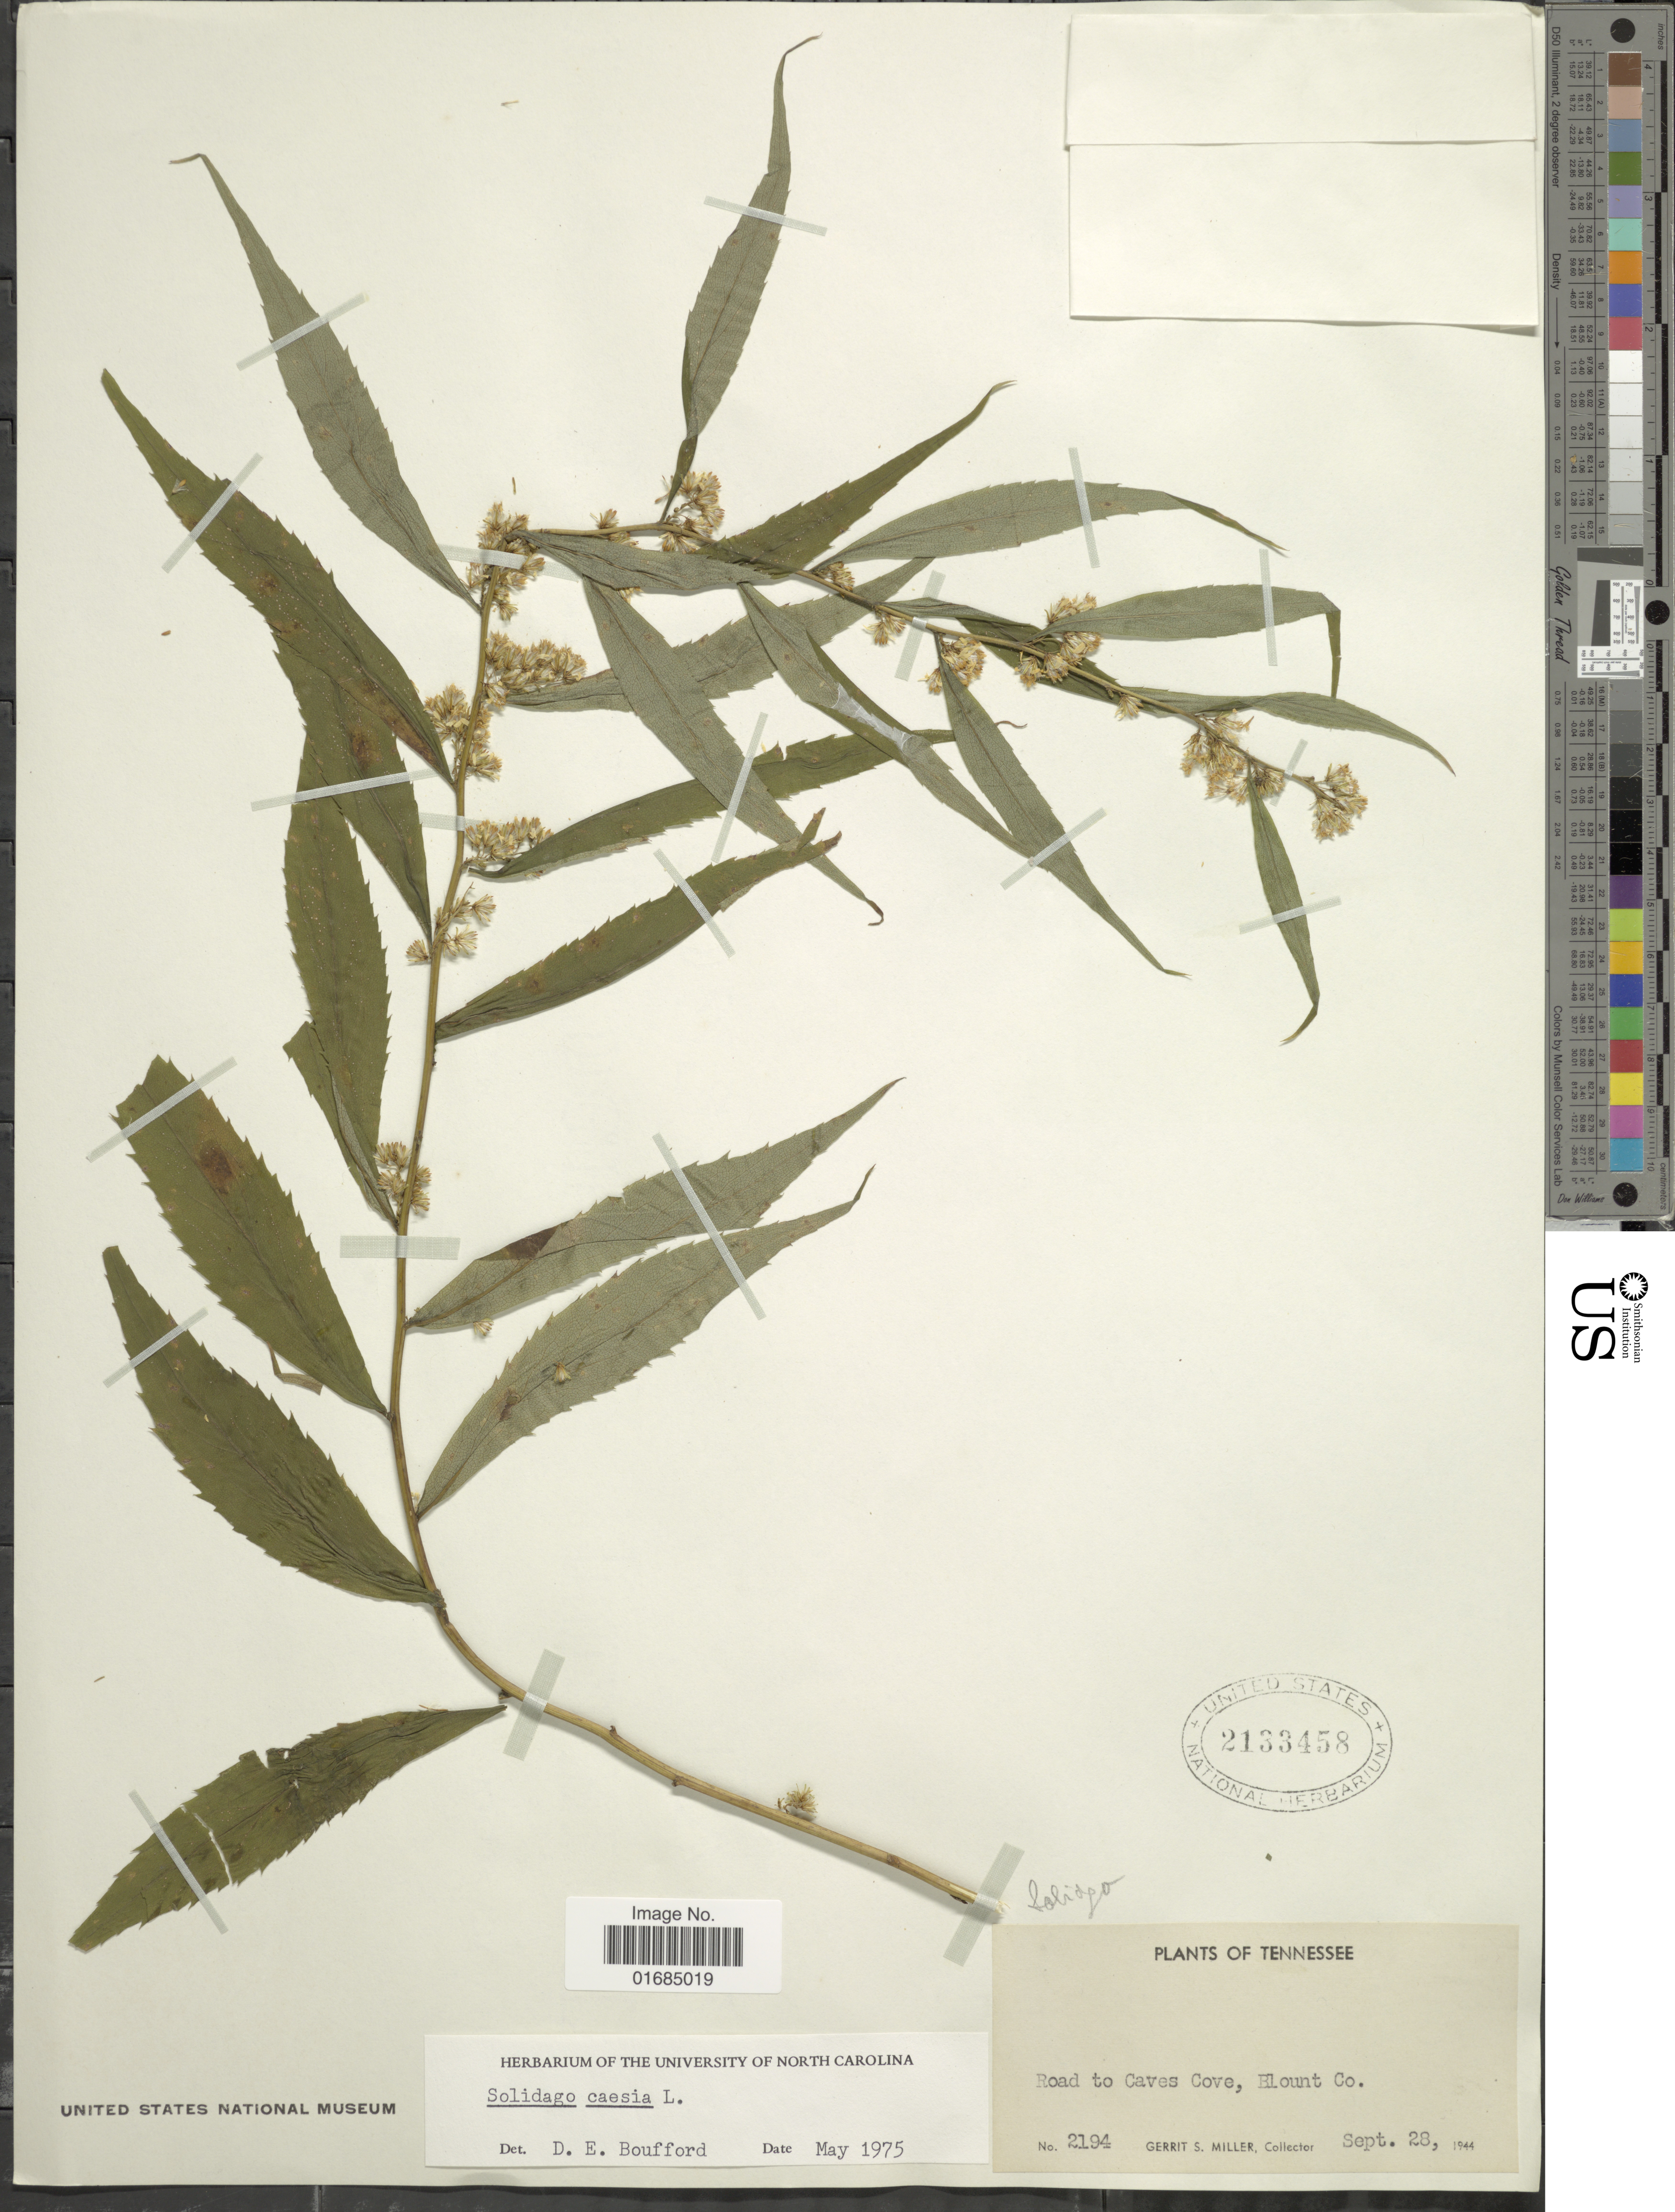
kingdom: Plantae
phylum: Tracheophyta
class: Magnoliopsida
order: Asterales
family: Asteraceae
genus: Solidago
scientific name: Solidago caesia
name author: L.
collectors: G. S. Miller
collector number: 2194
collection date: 1944-09-28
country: United States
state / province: Tennessee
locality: Road to Caves Cove , Blount Co.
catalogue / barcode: US 2133458